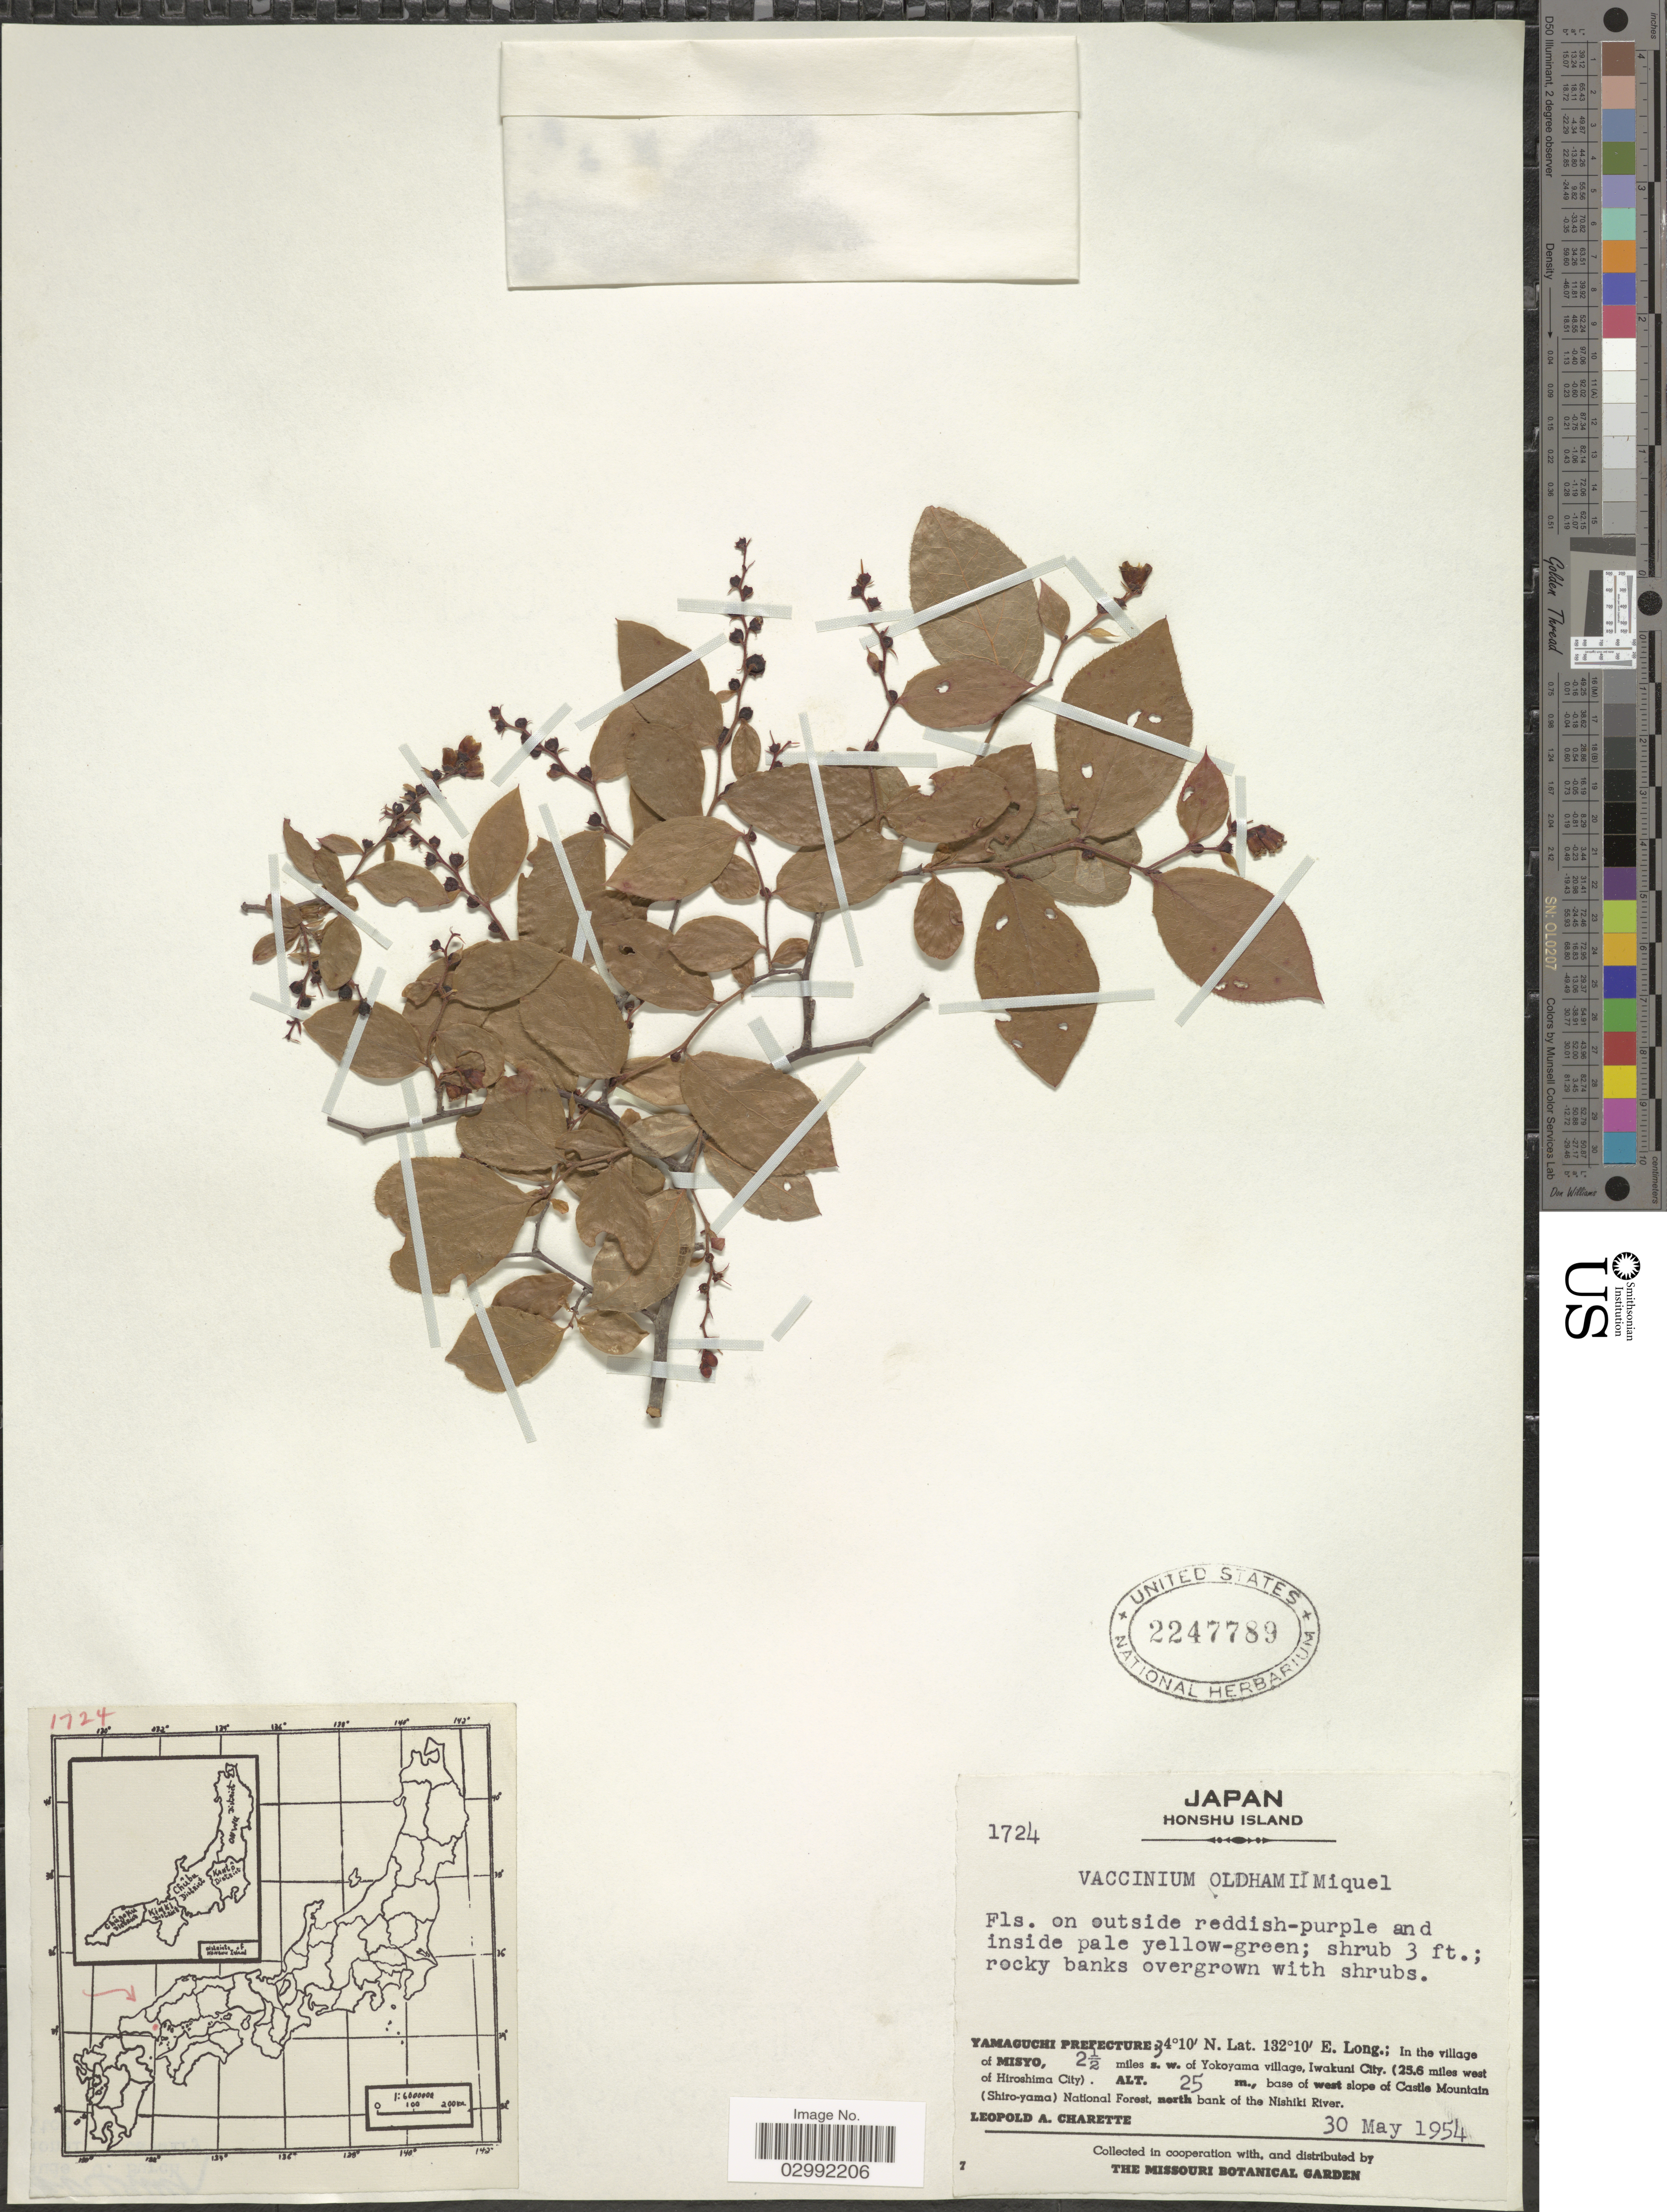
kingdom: Plantae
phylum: Tracheophyta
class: Magnoliopsida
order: Ericales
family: Ericaceae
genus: Vaccinium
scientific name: Vaccinium oldhamii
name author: Miq.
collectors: L. A. Charette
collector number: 1724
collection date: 1954-05-30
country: Japan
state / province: Yamaguti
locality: Yamaguchi Prefecture: In the village of Misyo, 2½ miles s.w. of Yokoyama village, Iwakuni City. (25.6 miles west of Hiroshima City). base of west slope of Castle Mountain (Shiro-yama) National Forest, north bank of the Nishiki River.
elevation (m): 25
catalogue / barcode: US 2247789